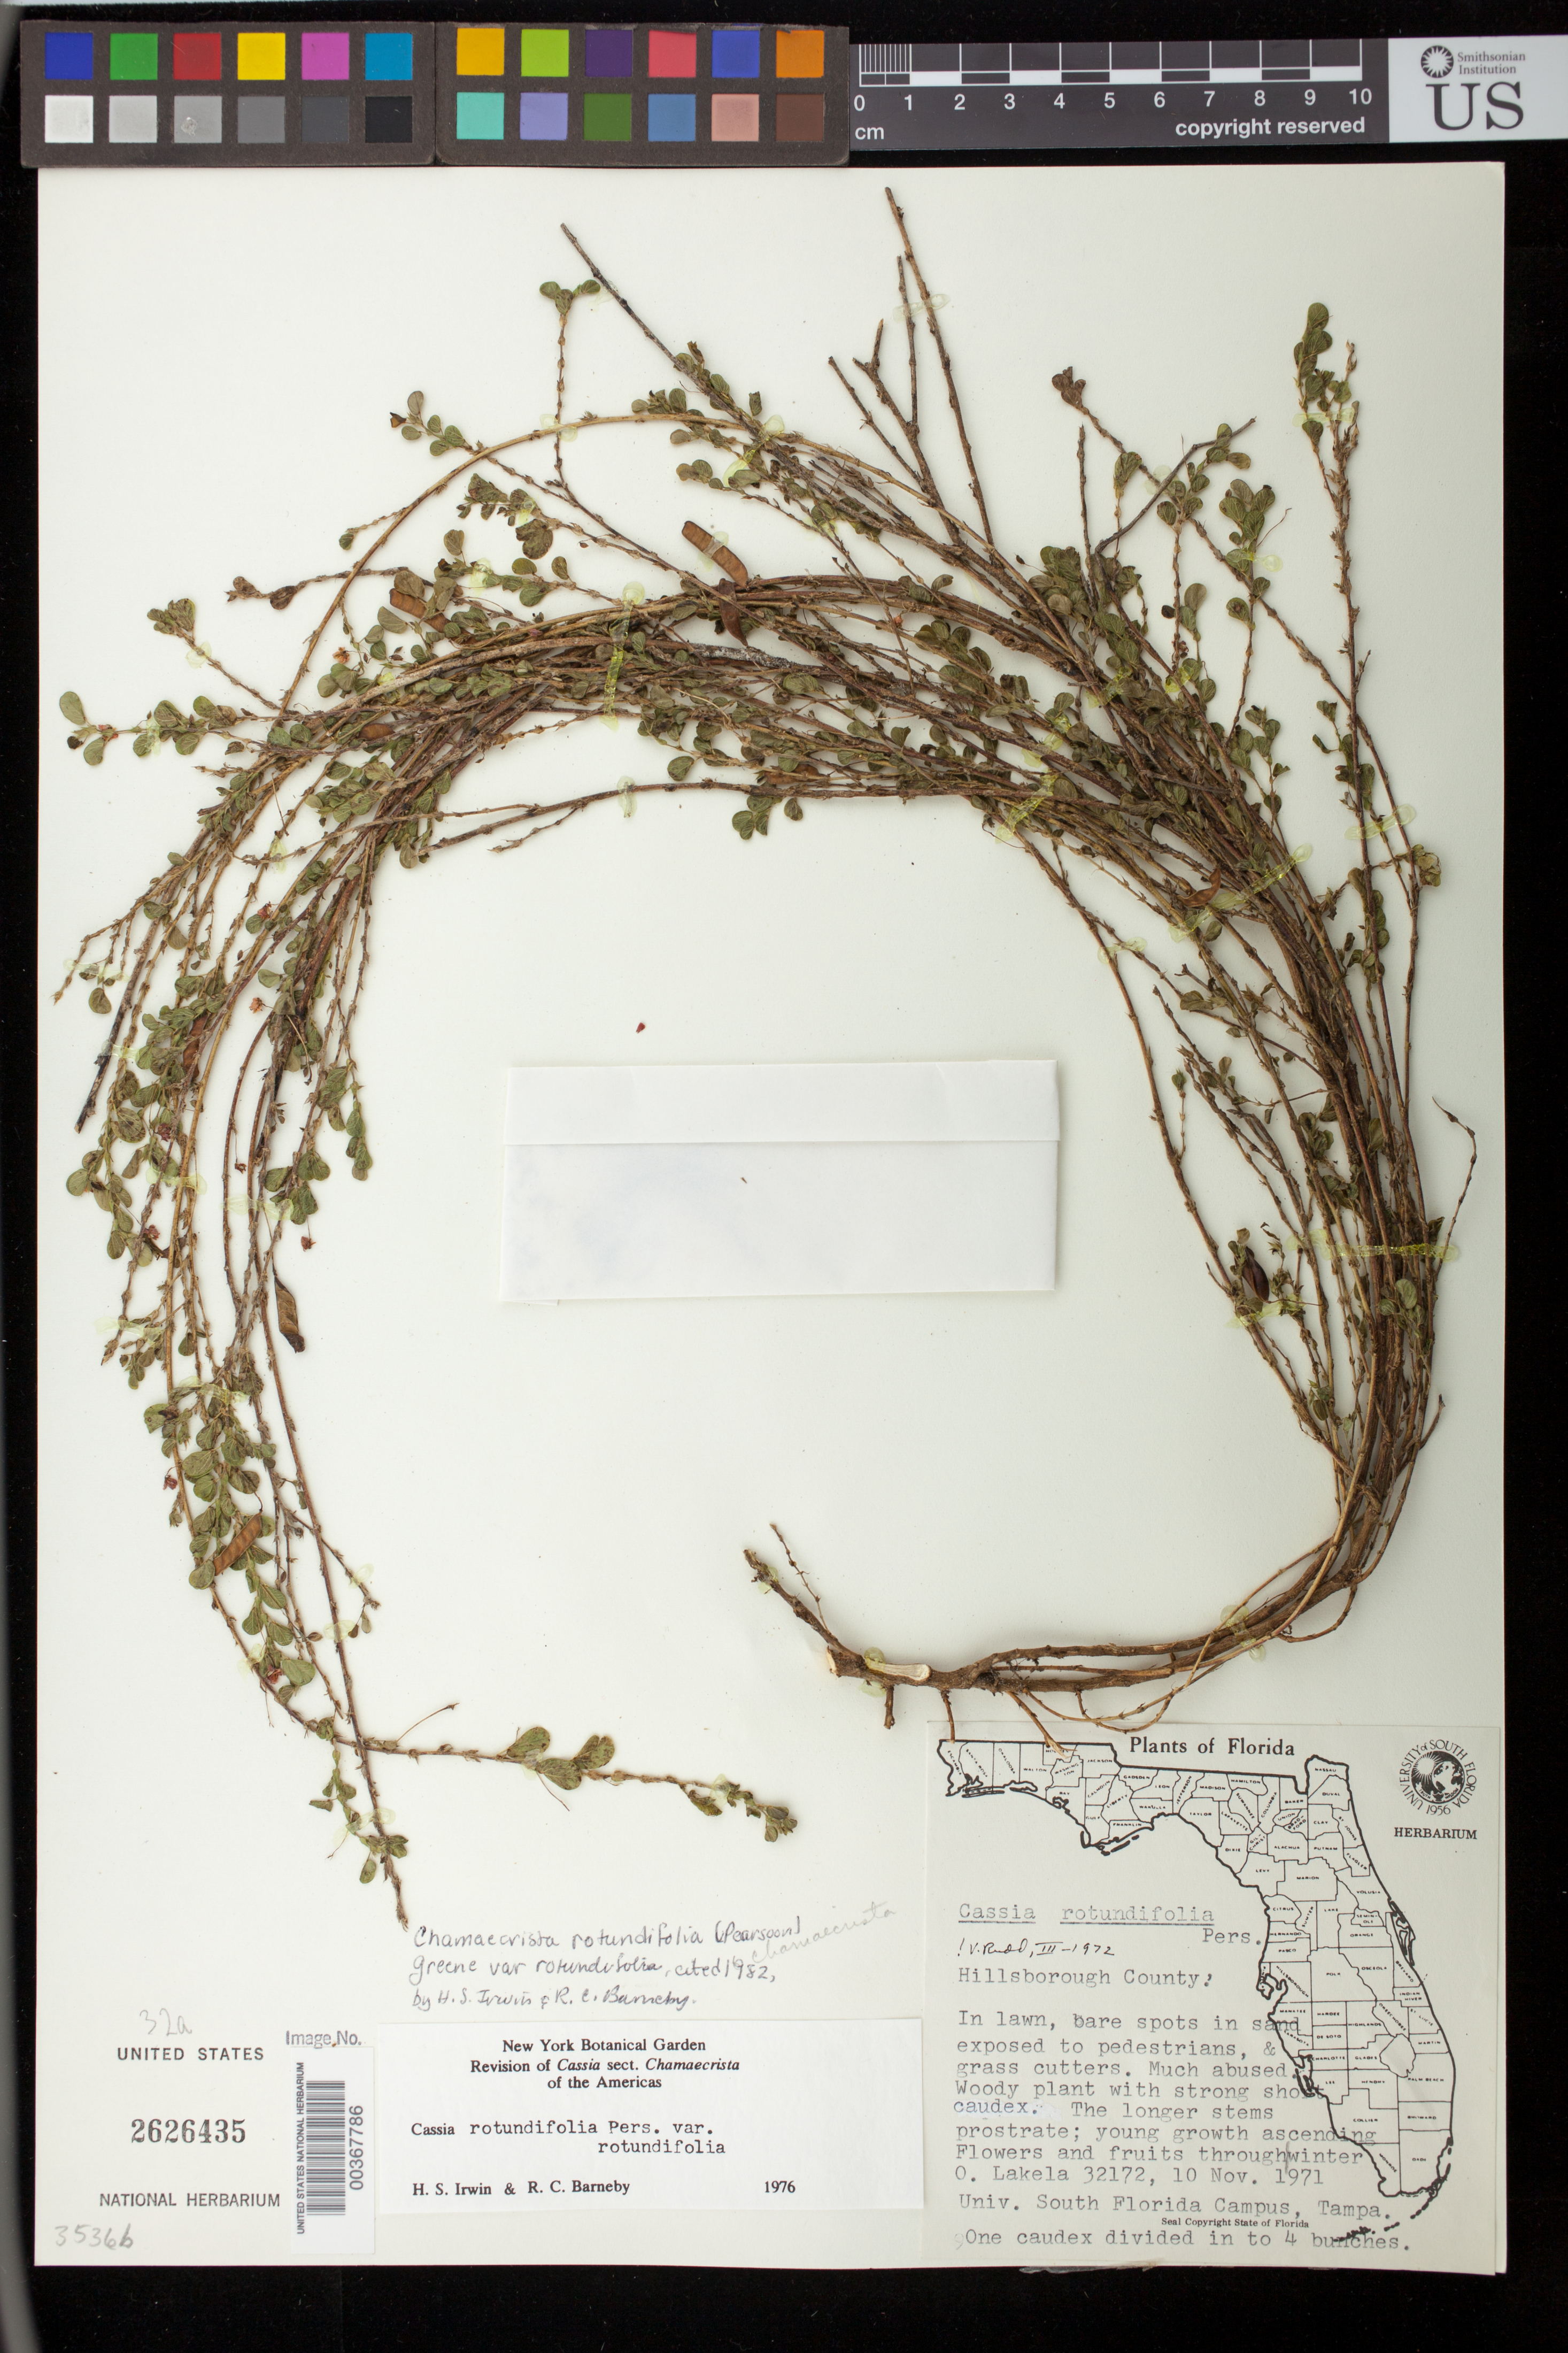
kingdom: Plantae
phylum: Tracheophyta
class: Magnoliopsida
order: Fabales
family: Fabaceae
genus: Chamaecrista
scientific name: Chamaecrista rotundifolia var. rotundifolia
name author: (Pers.) Greene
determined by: Irwin, Howard S.; Barneby, R. C.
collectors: O. K. Lakela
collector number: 32172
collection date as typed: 10 Nov 1981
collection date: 1981-11-10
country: United States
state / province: Florida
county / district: Hillsborough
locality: University south florida campus, tampa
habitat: In lawn, bare spots in sand exposed to pedestrians, & grass cutters. Much abused.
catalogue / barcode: US 2626435